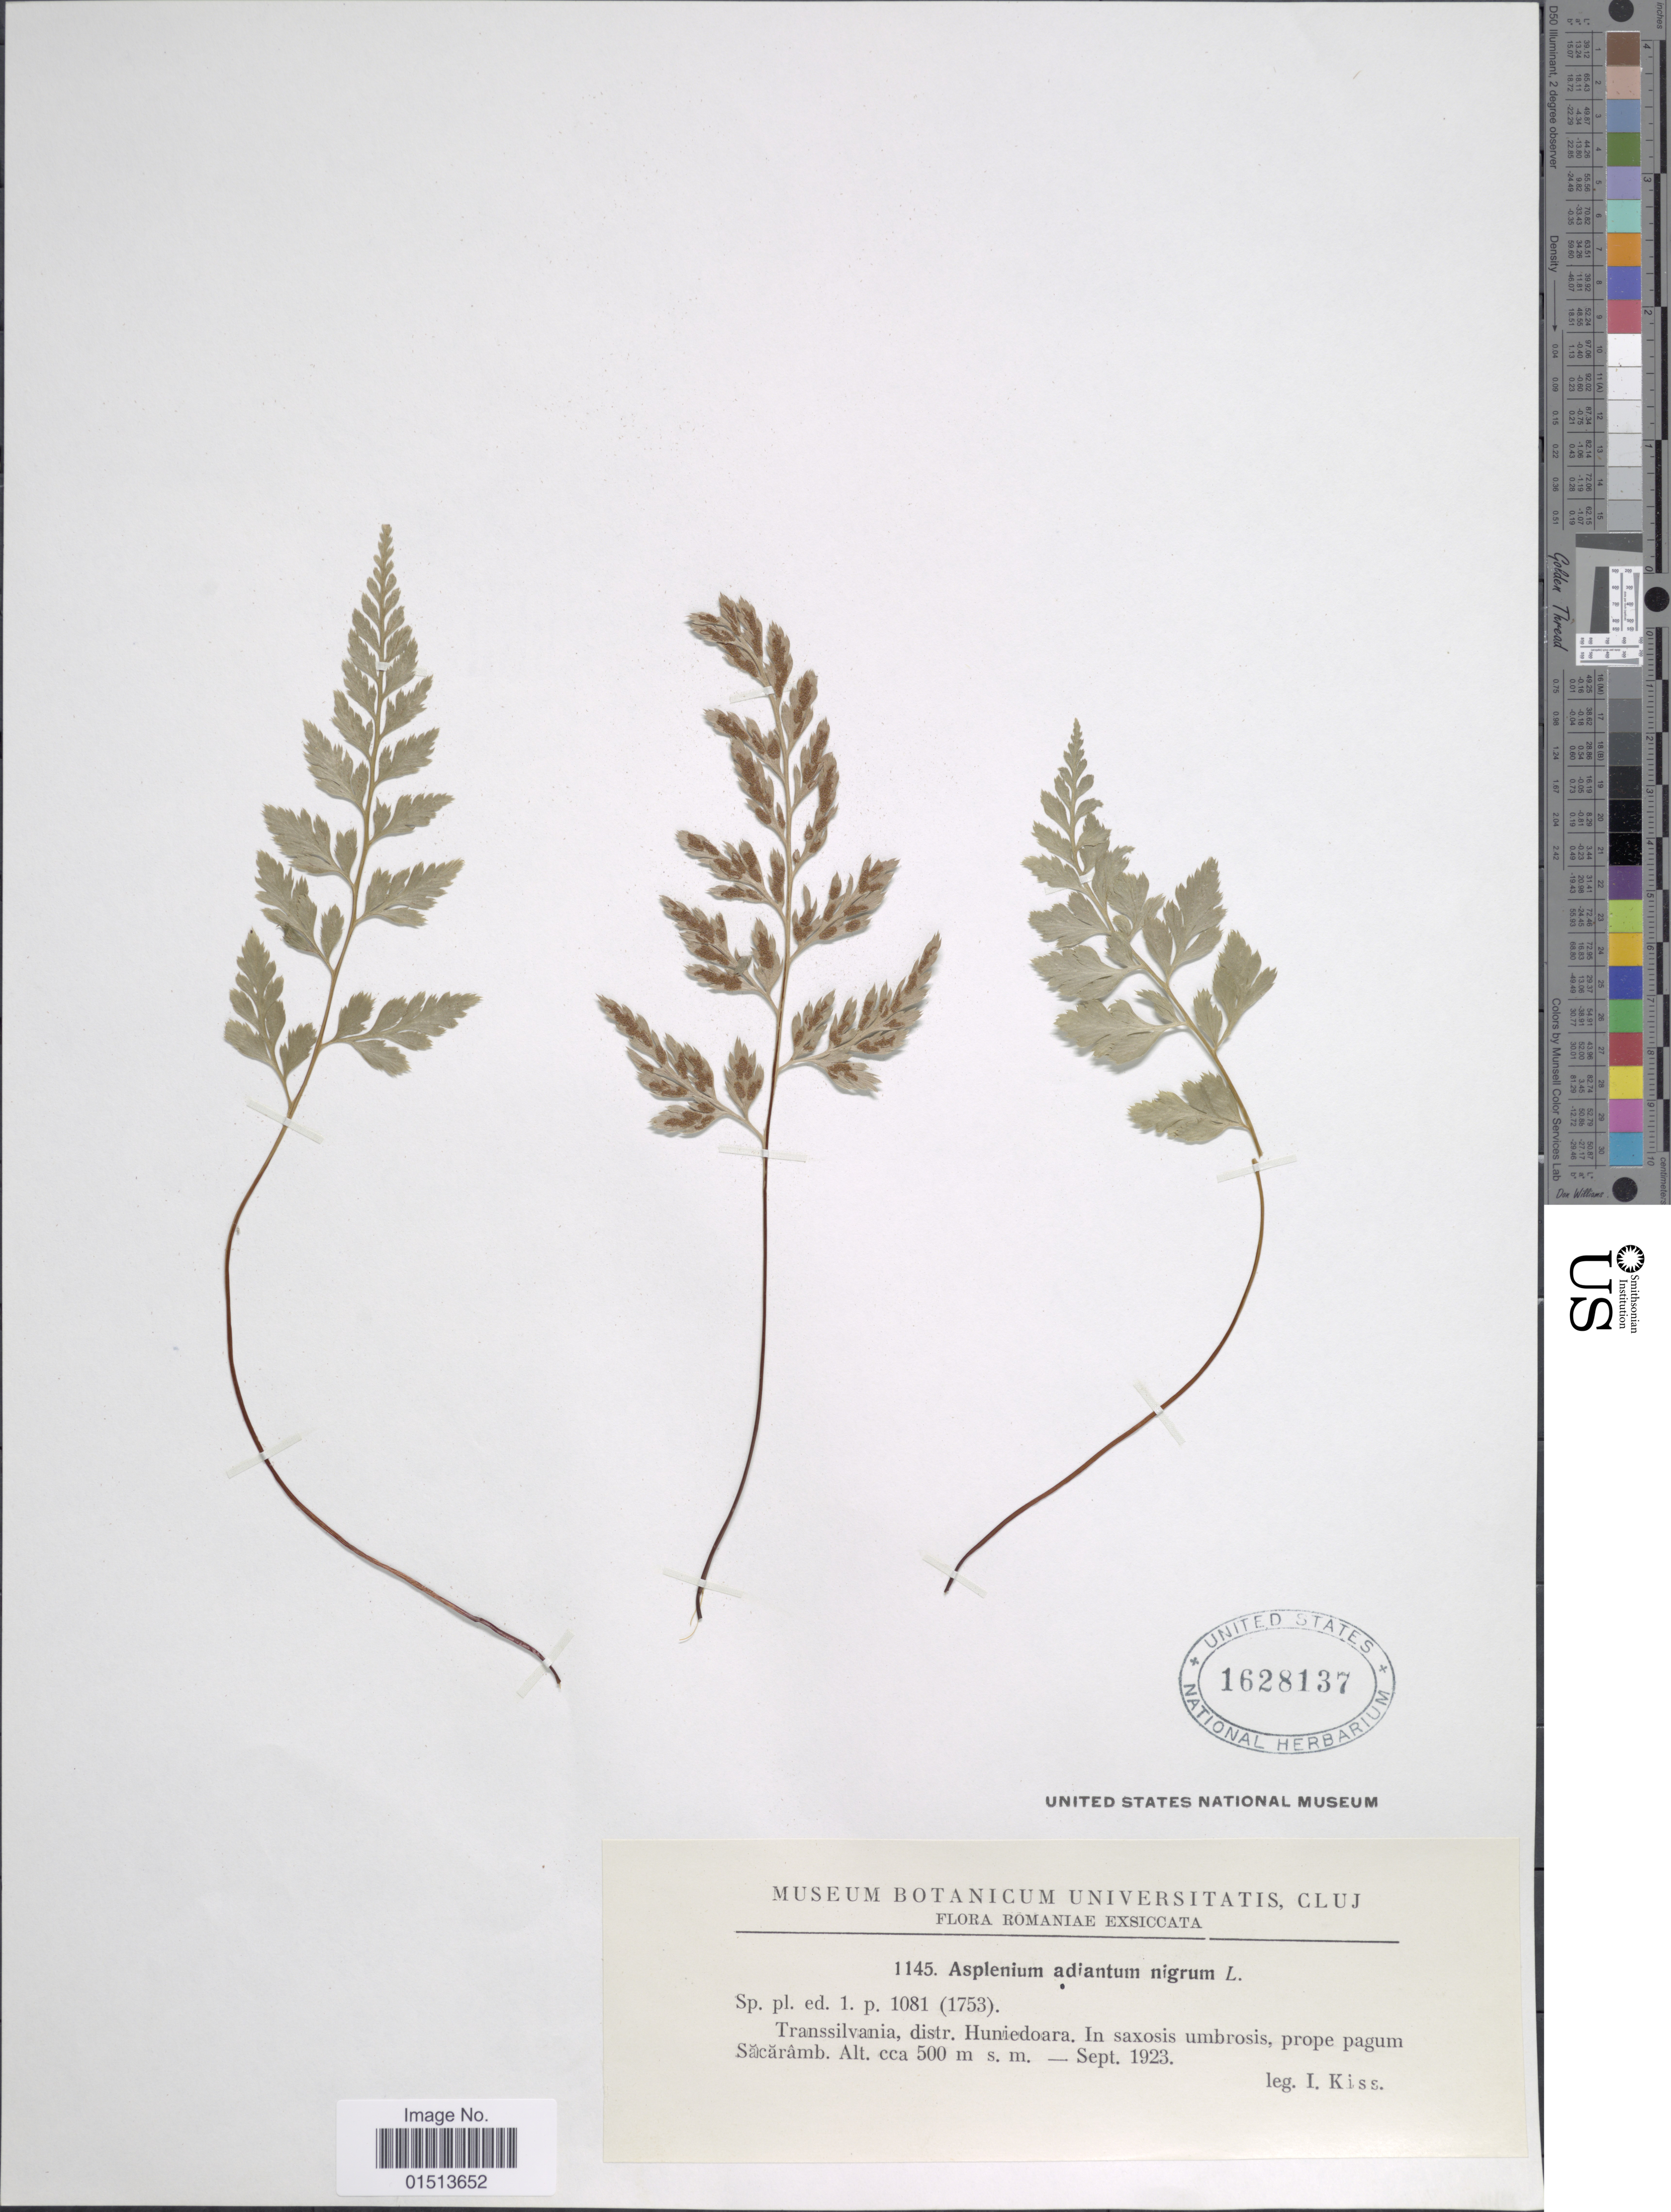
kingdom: Plantae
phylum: Tracheophyta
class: Polypodiopsida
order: Polypodiales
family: Aspleniaceae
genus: Asplenium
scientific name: Asplenium adiantum-nigrum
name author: L.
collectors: I. Kiss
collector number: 1145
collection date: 1923-09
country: Romania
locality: Transsilvania, distr. Huniedoara, in saxosis umbrosis, prope pagum Sacaramb.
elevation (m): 500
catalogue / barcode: US 1628137